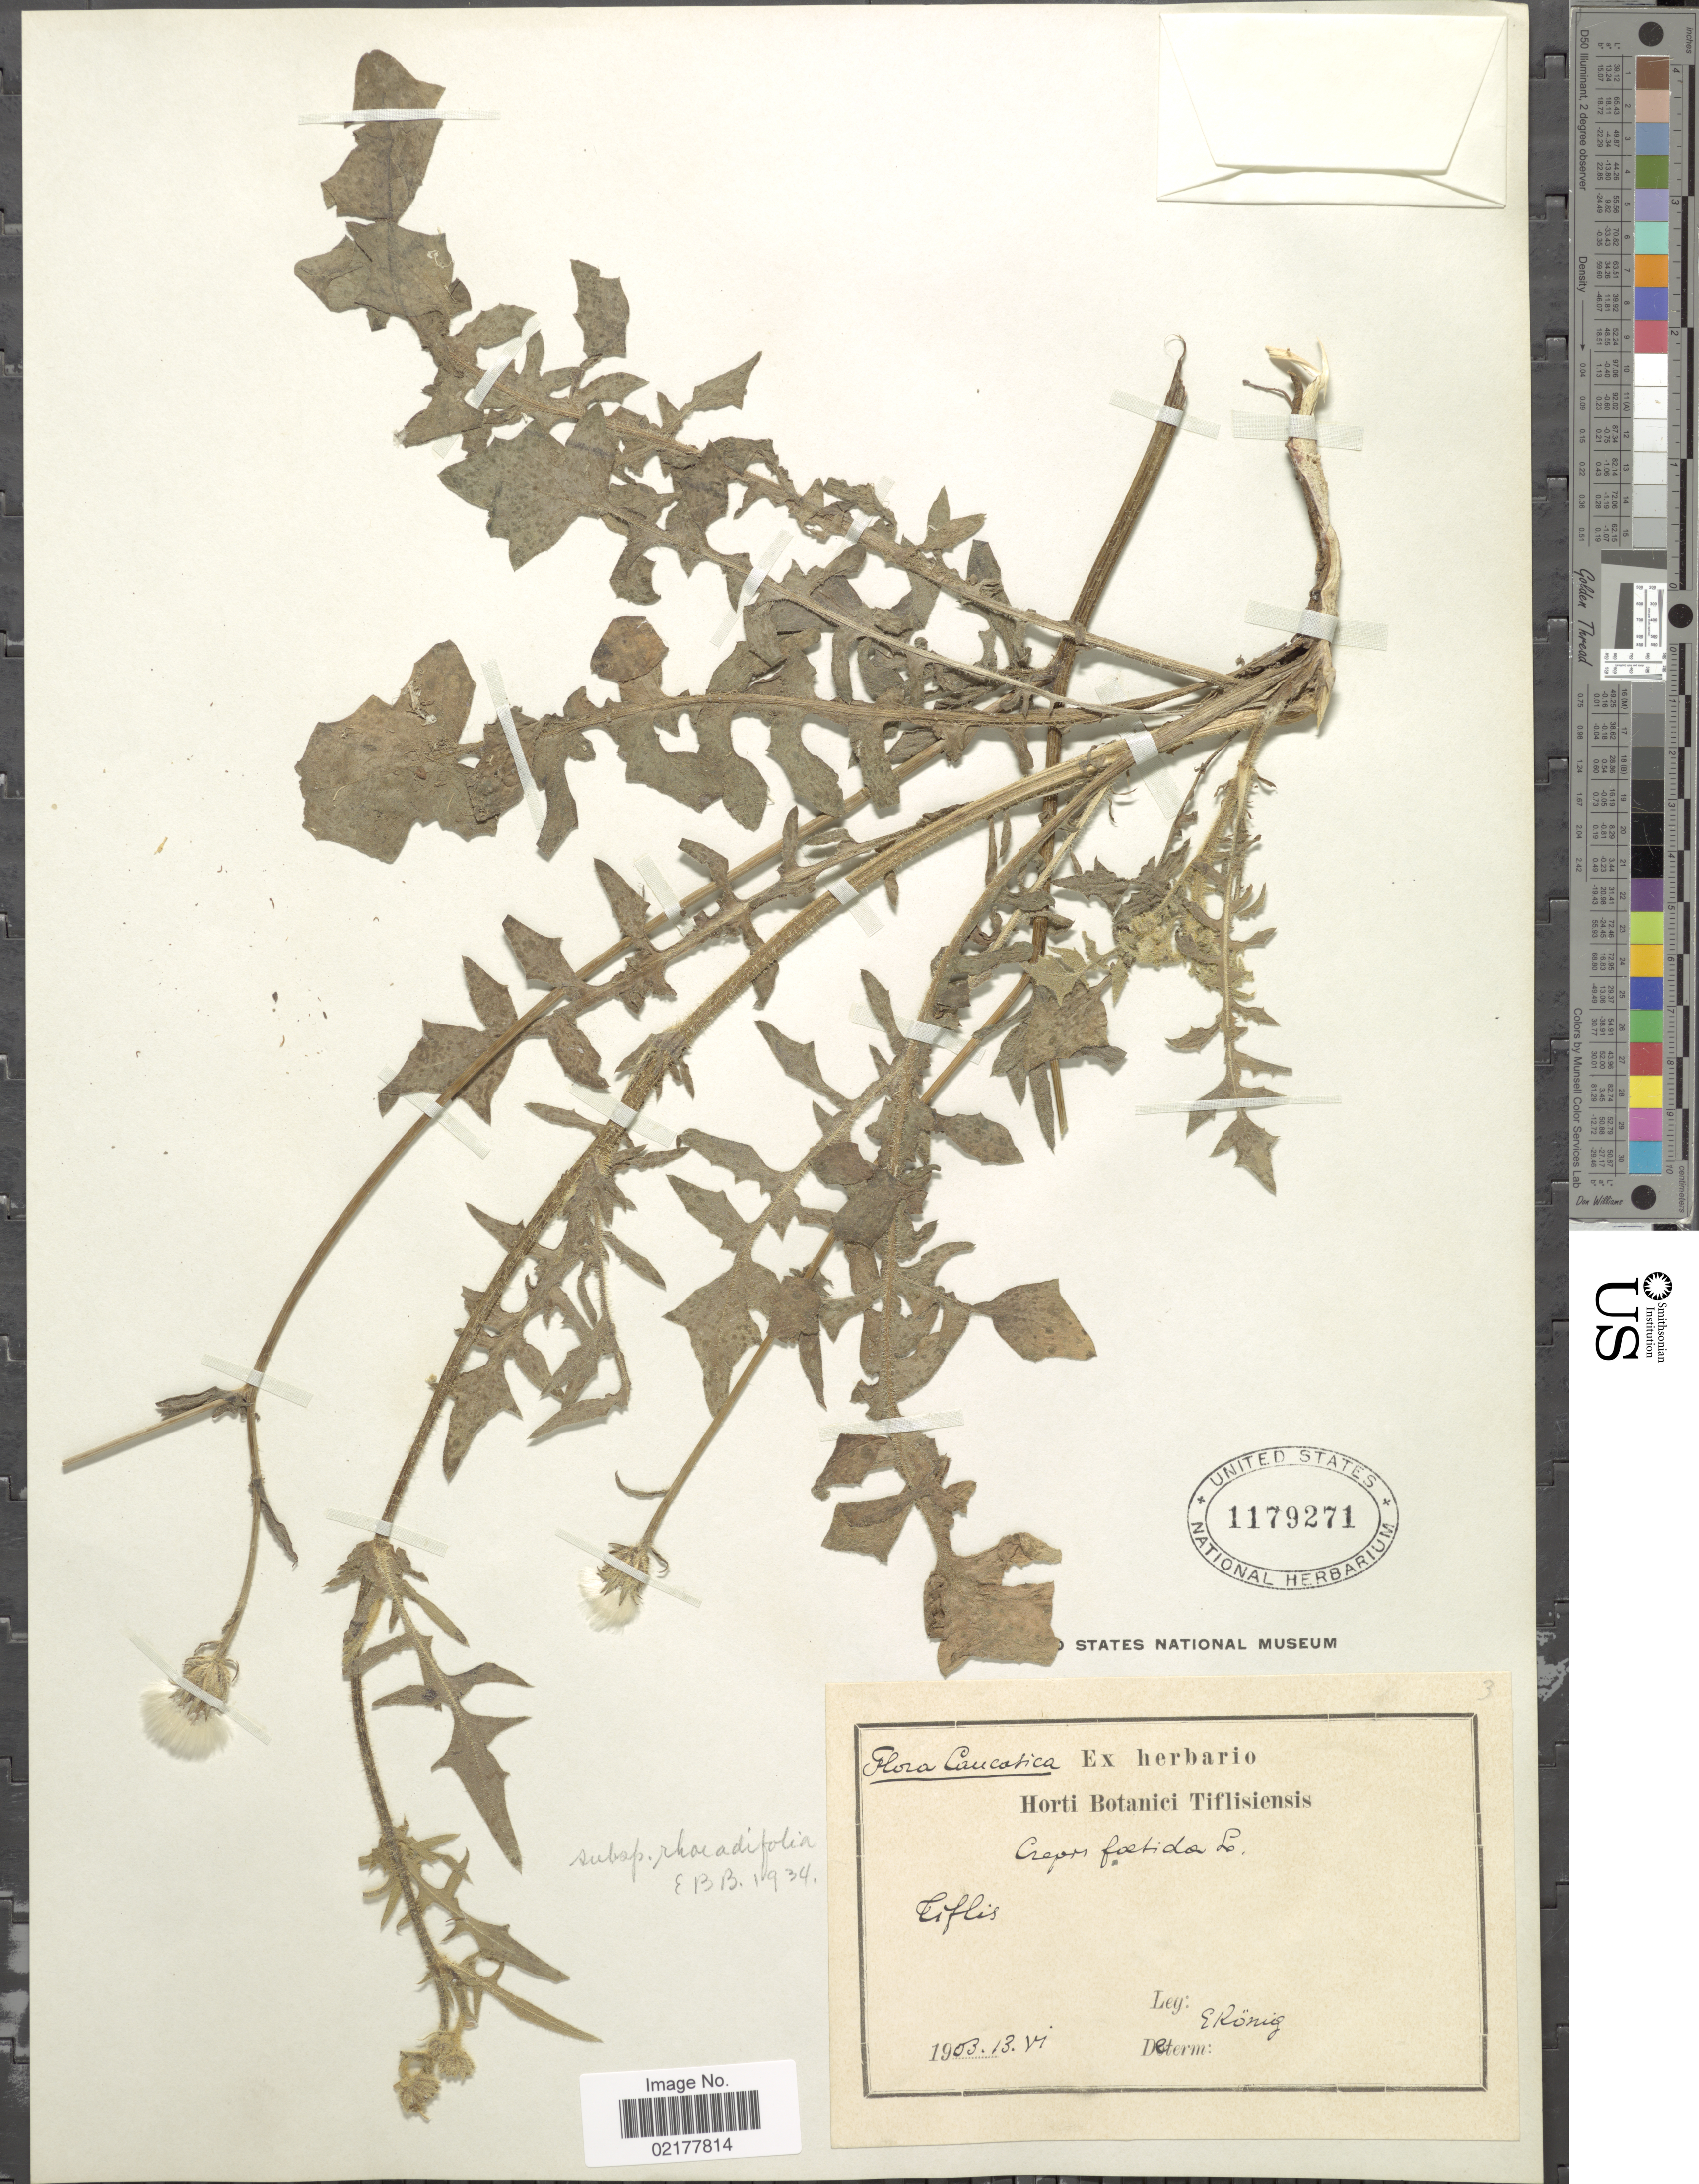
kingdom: Plantae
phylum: Tracheophyta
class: Magnoliopsida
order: Asterales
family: Asteraceae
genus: Crepis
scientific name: Crepis foetida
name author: L.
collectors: E. König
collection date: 1903-06-13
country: Georgia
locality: Tiflis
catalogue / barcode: US 1179271